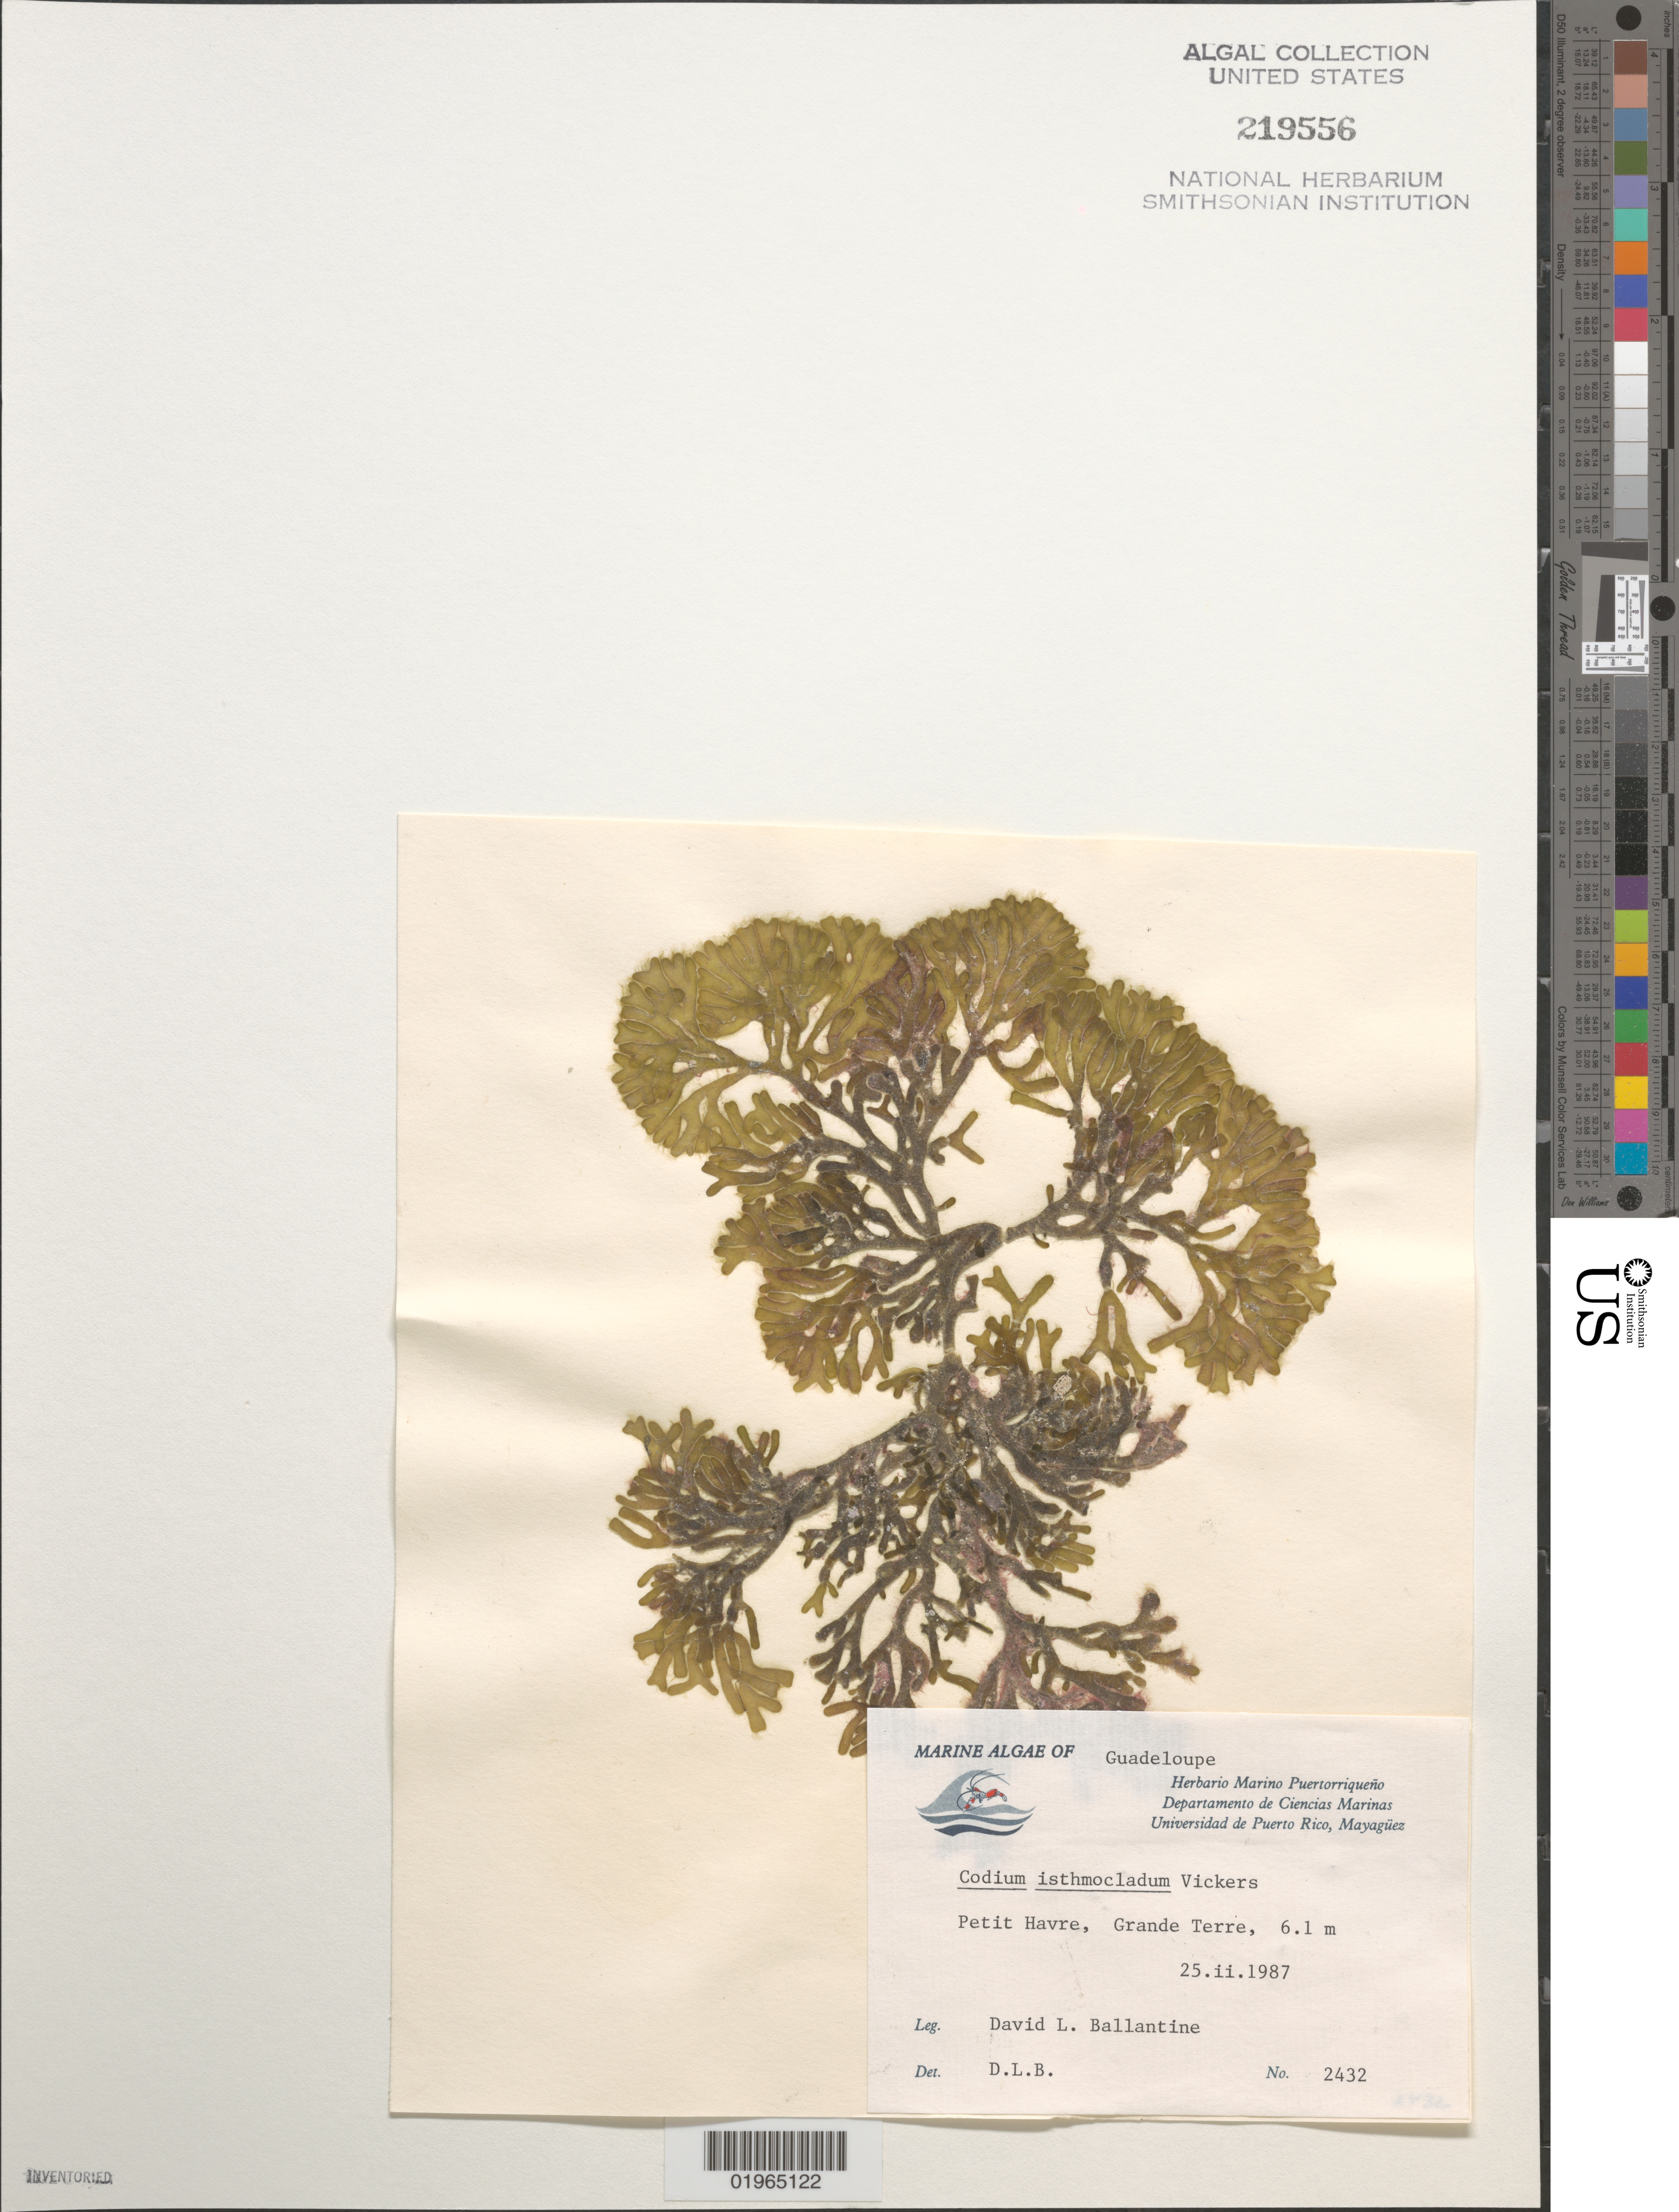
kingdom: Plantae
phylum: Chlorophyta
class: Ulvophyceae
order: Bryopsidales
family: Codiaceae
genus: Codium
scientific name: Codium isthmocladum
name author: Vickers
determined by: Ballantine, D. L.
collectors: D.L. Ballantine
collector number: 2432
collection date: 1987-02-25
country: Guadeloupe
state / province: Grande Terre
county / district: Petit Havre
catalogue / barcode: US 219556